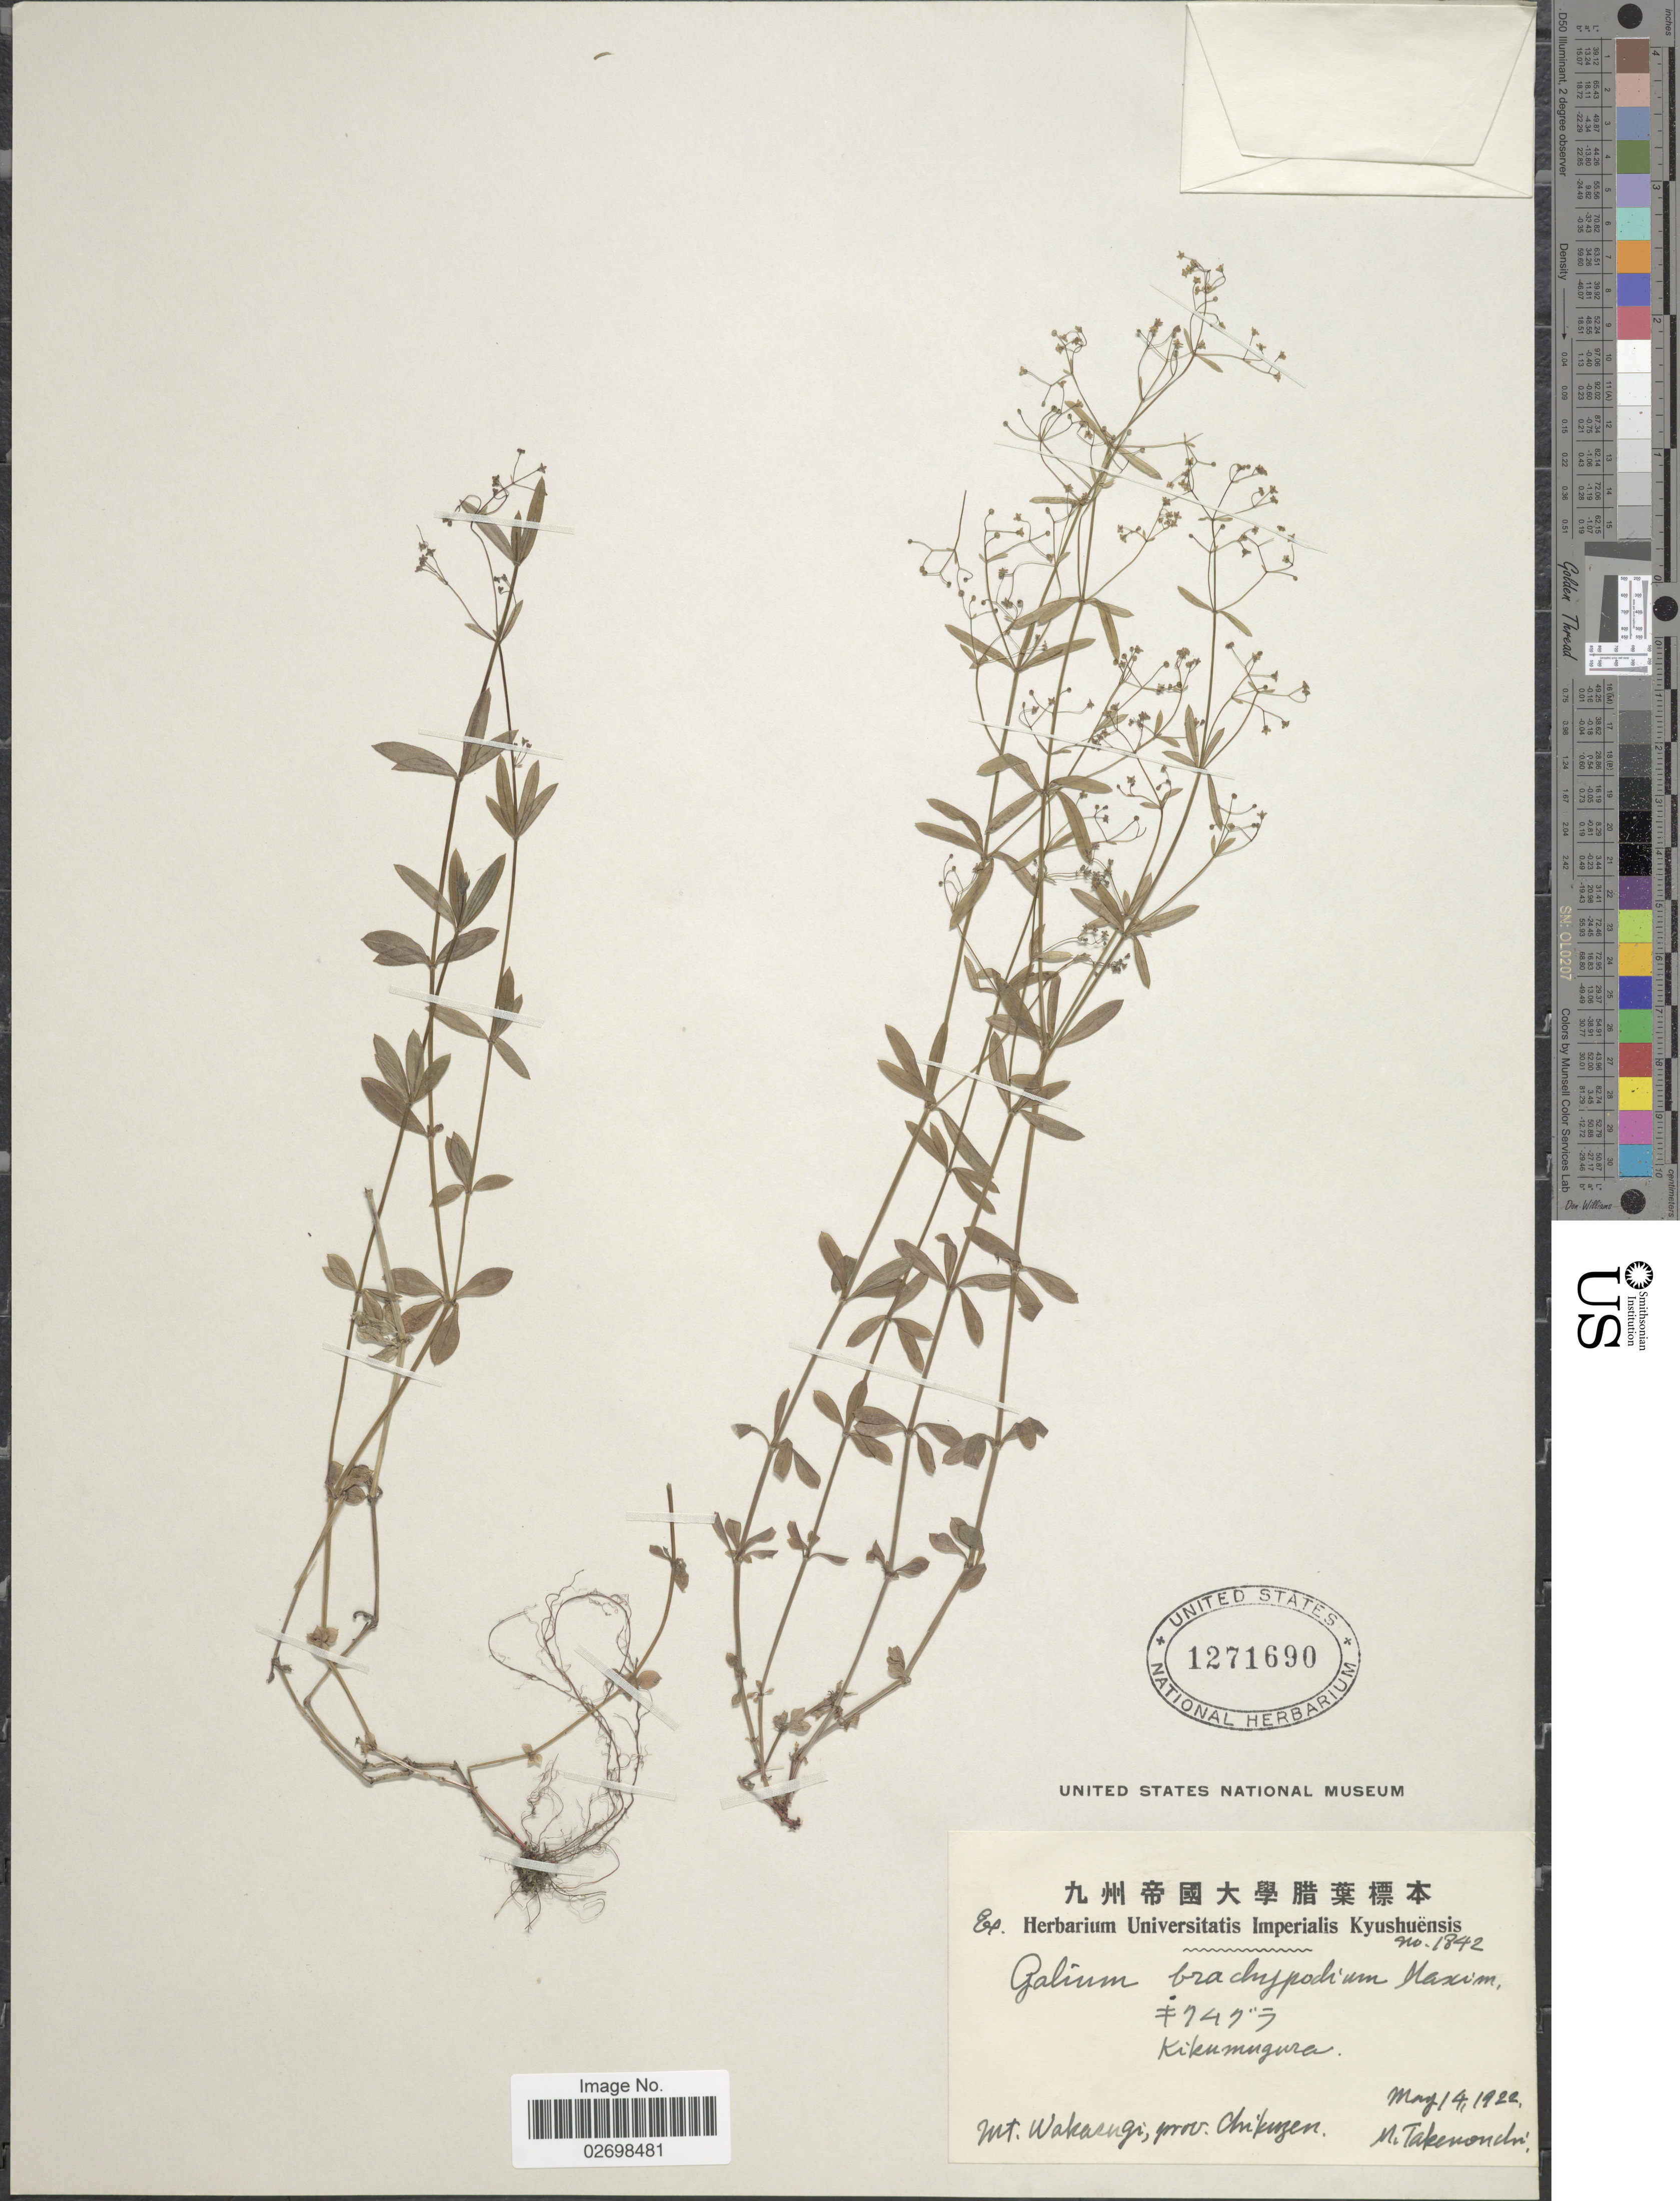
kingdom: Plantae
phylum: Tracheophyta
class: Magnoliopsida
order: Gentianales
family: Rubiaceae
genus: Galium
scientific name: Galium brachypodum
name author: Jord.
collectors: M. Takenouchi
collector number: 1842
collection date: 1922-05-14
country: Japan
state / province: Hukuoka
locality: Mt. Wakasugi, prov. Chikuzen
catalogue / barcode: US 1271690